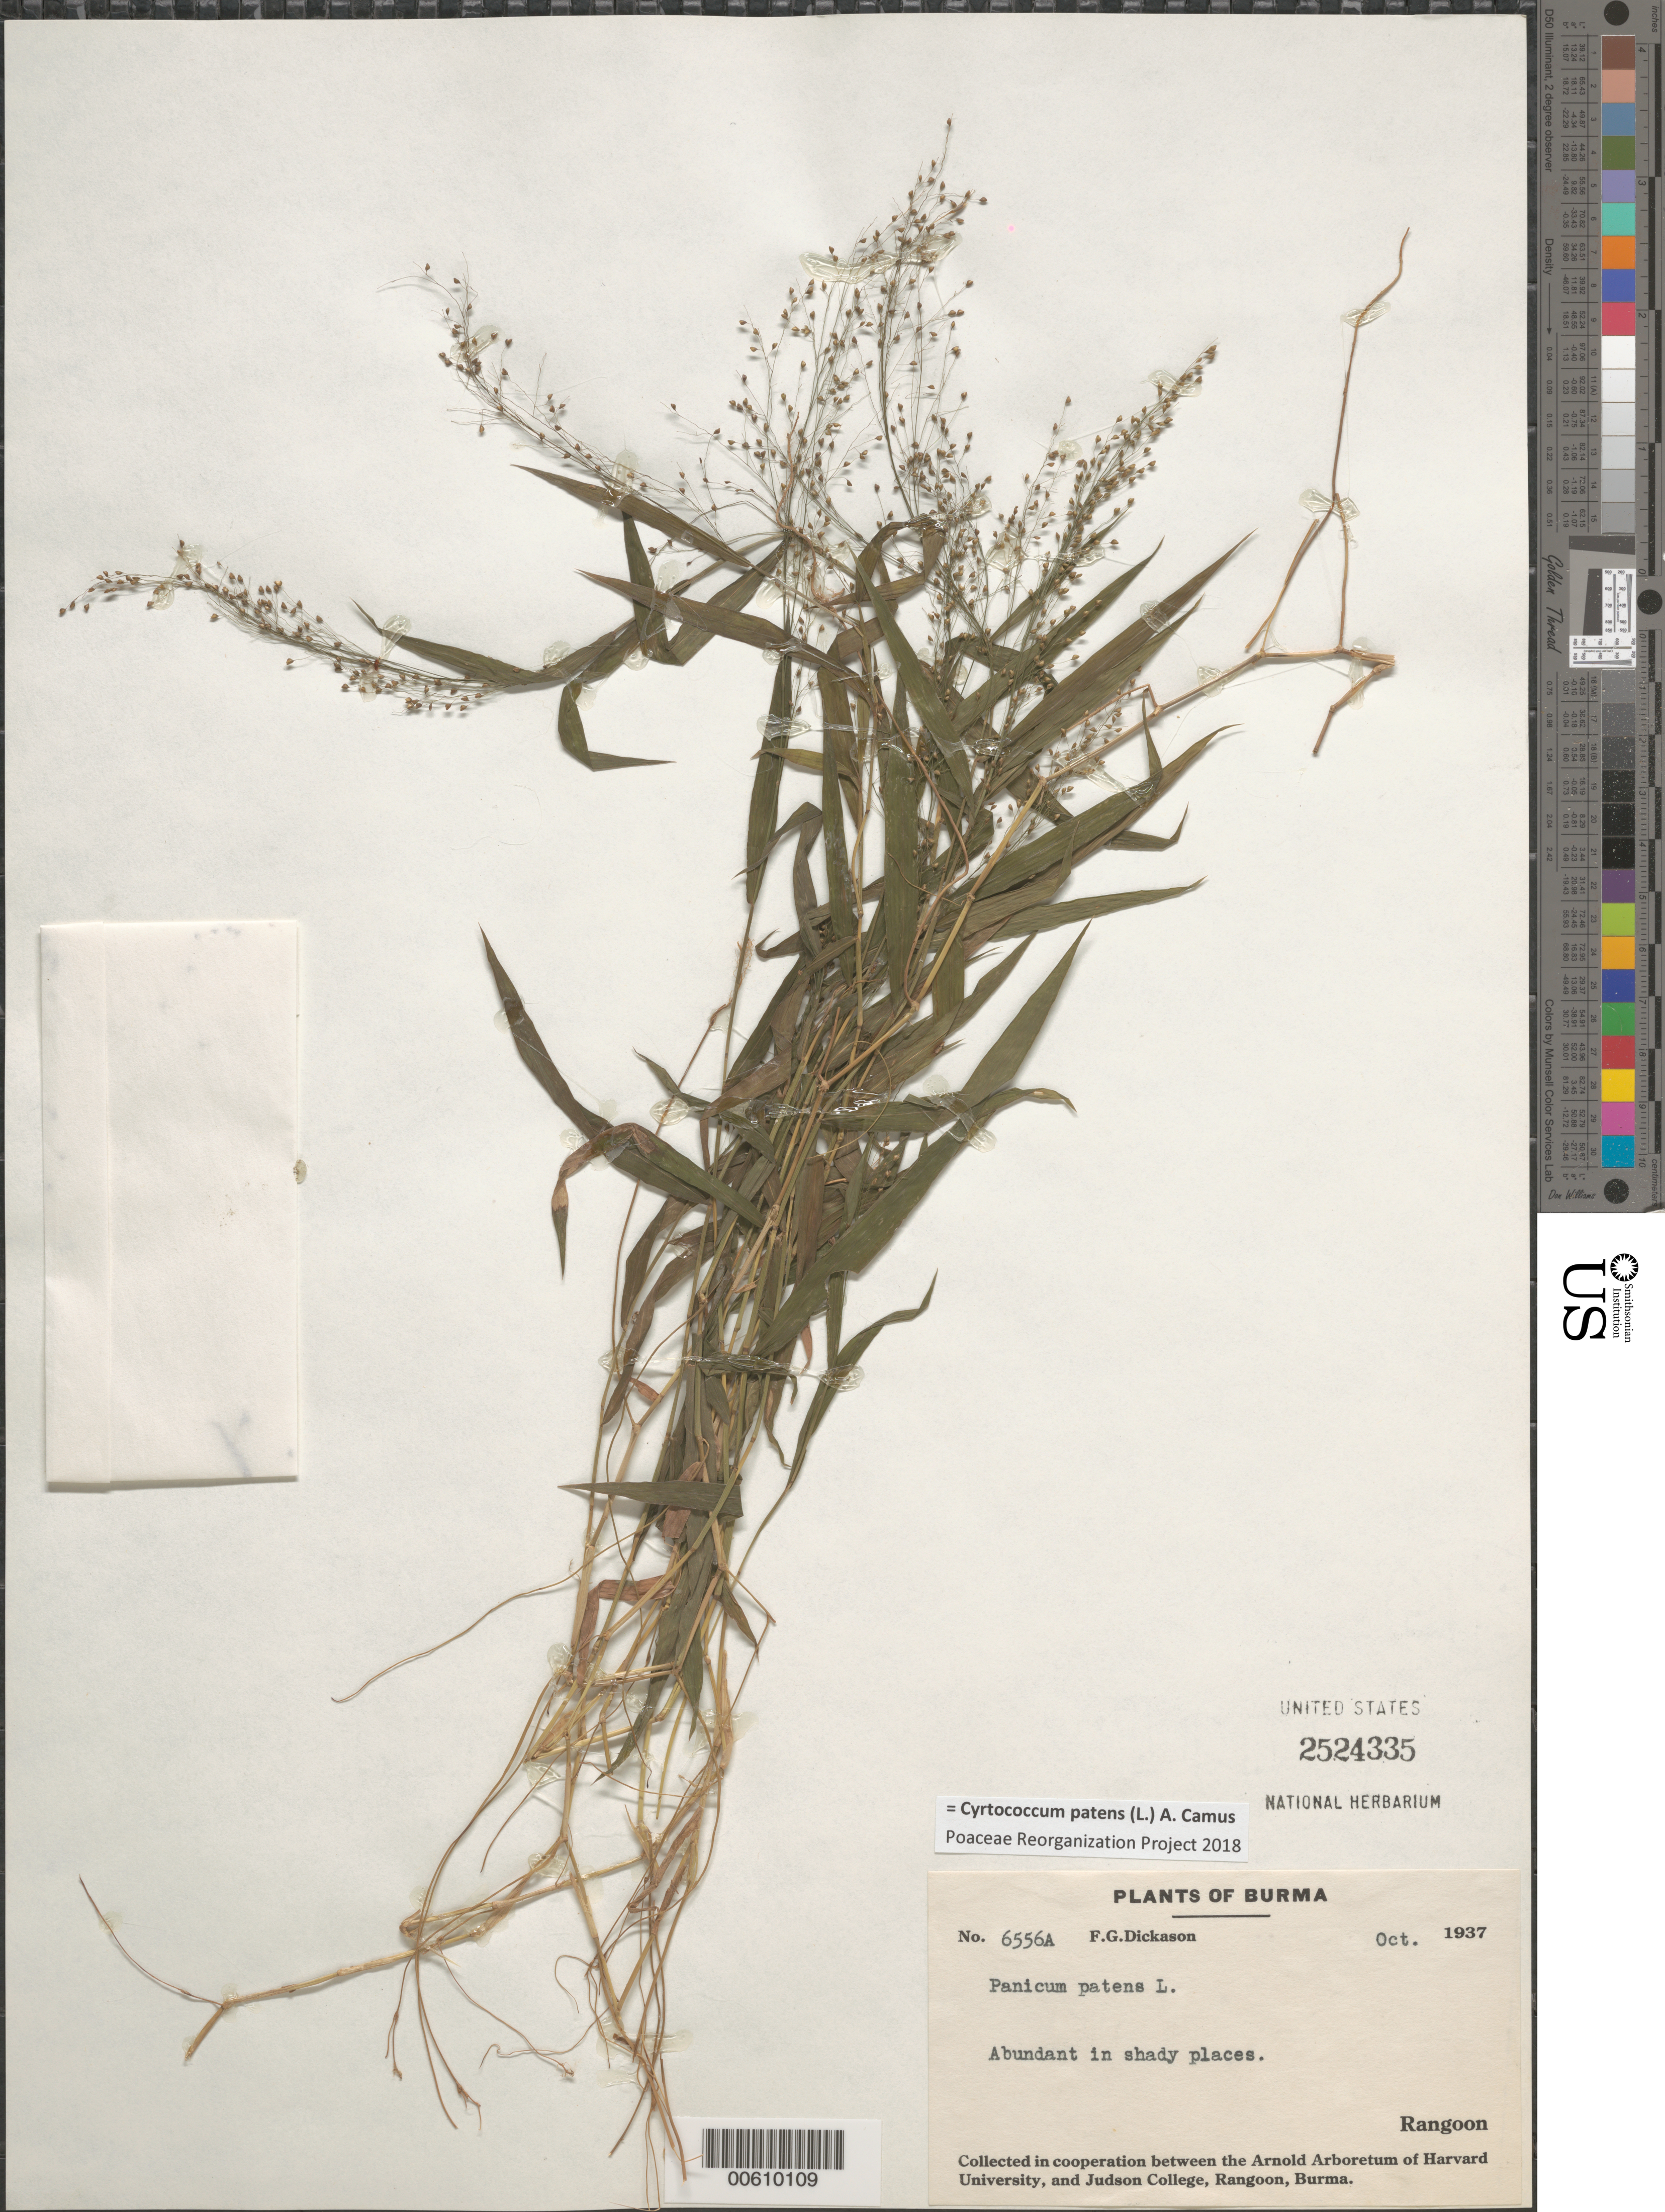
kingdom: Plantae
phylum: Tracheophyta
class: Liliopsida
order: Poales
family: Poaceae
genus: Cyrtococcum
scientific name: Cyrtococcum patens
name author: (L.) A. Camus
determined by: Poaceae Reorganization Project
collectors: F. Dickason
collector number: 6556A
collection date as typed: Oct 1937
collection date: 1937-10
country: Myanmar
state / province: Yangon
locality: Rangoons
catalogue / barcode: US 2524335